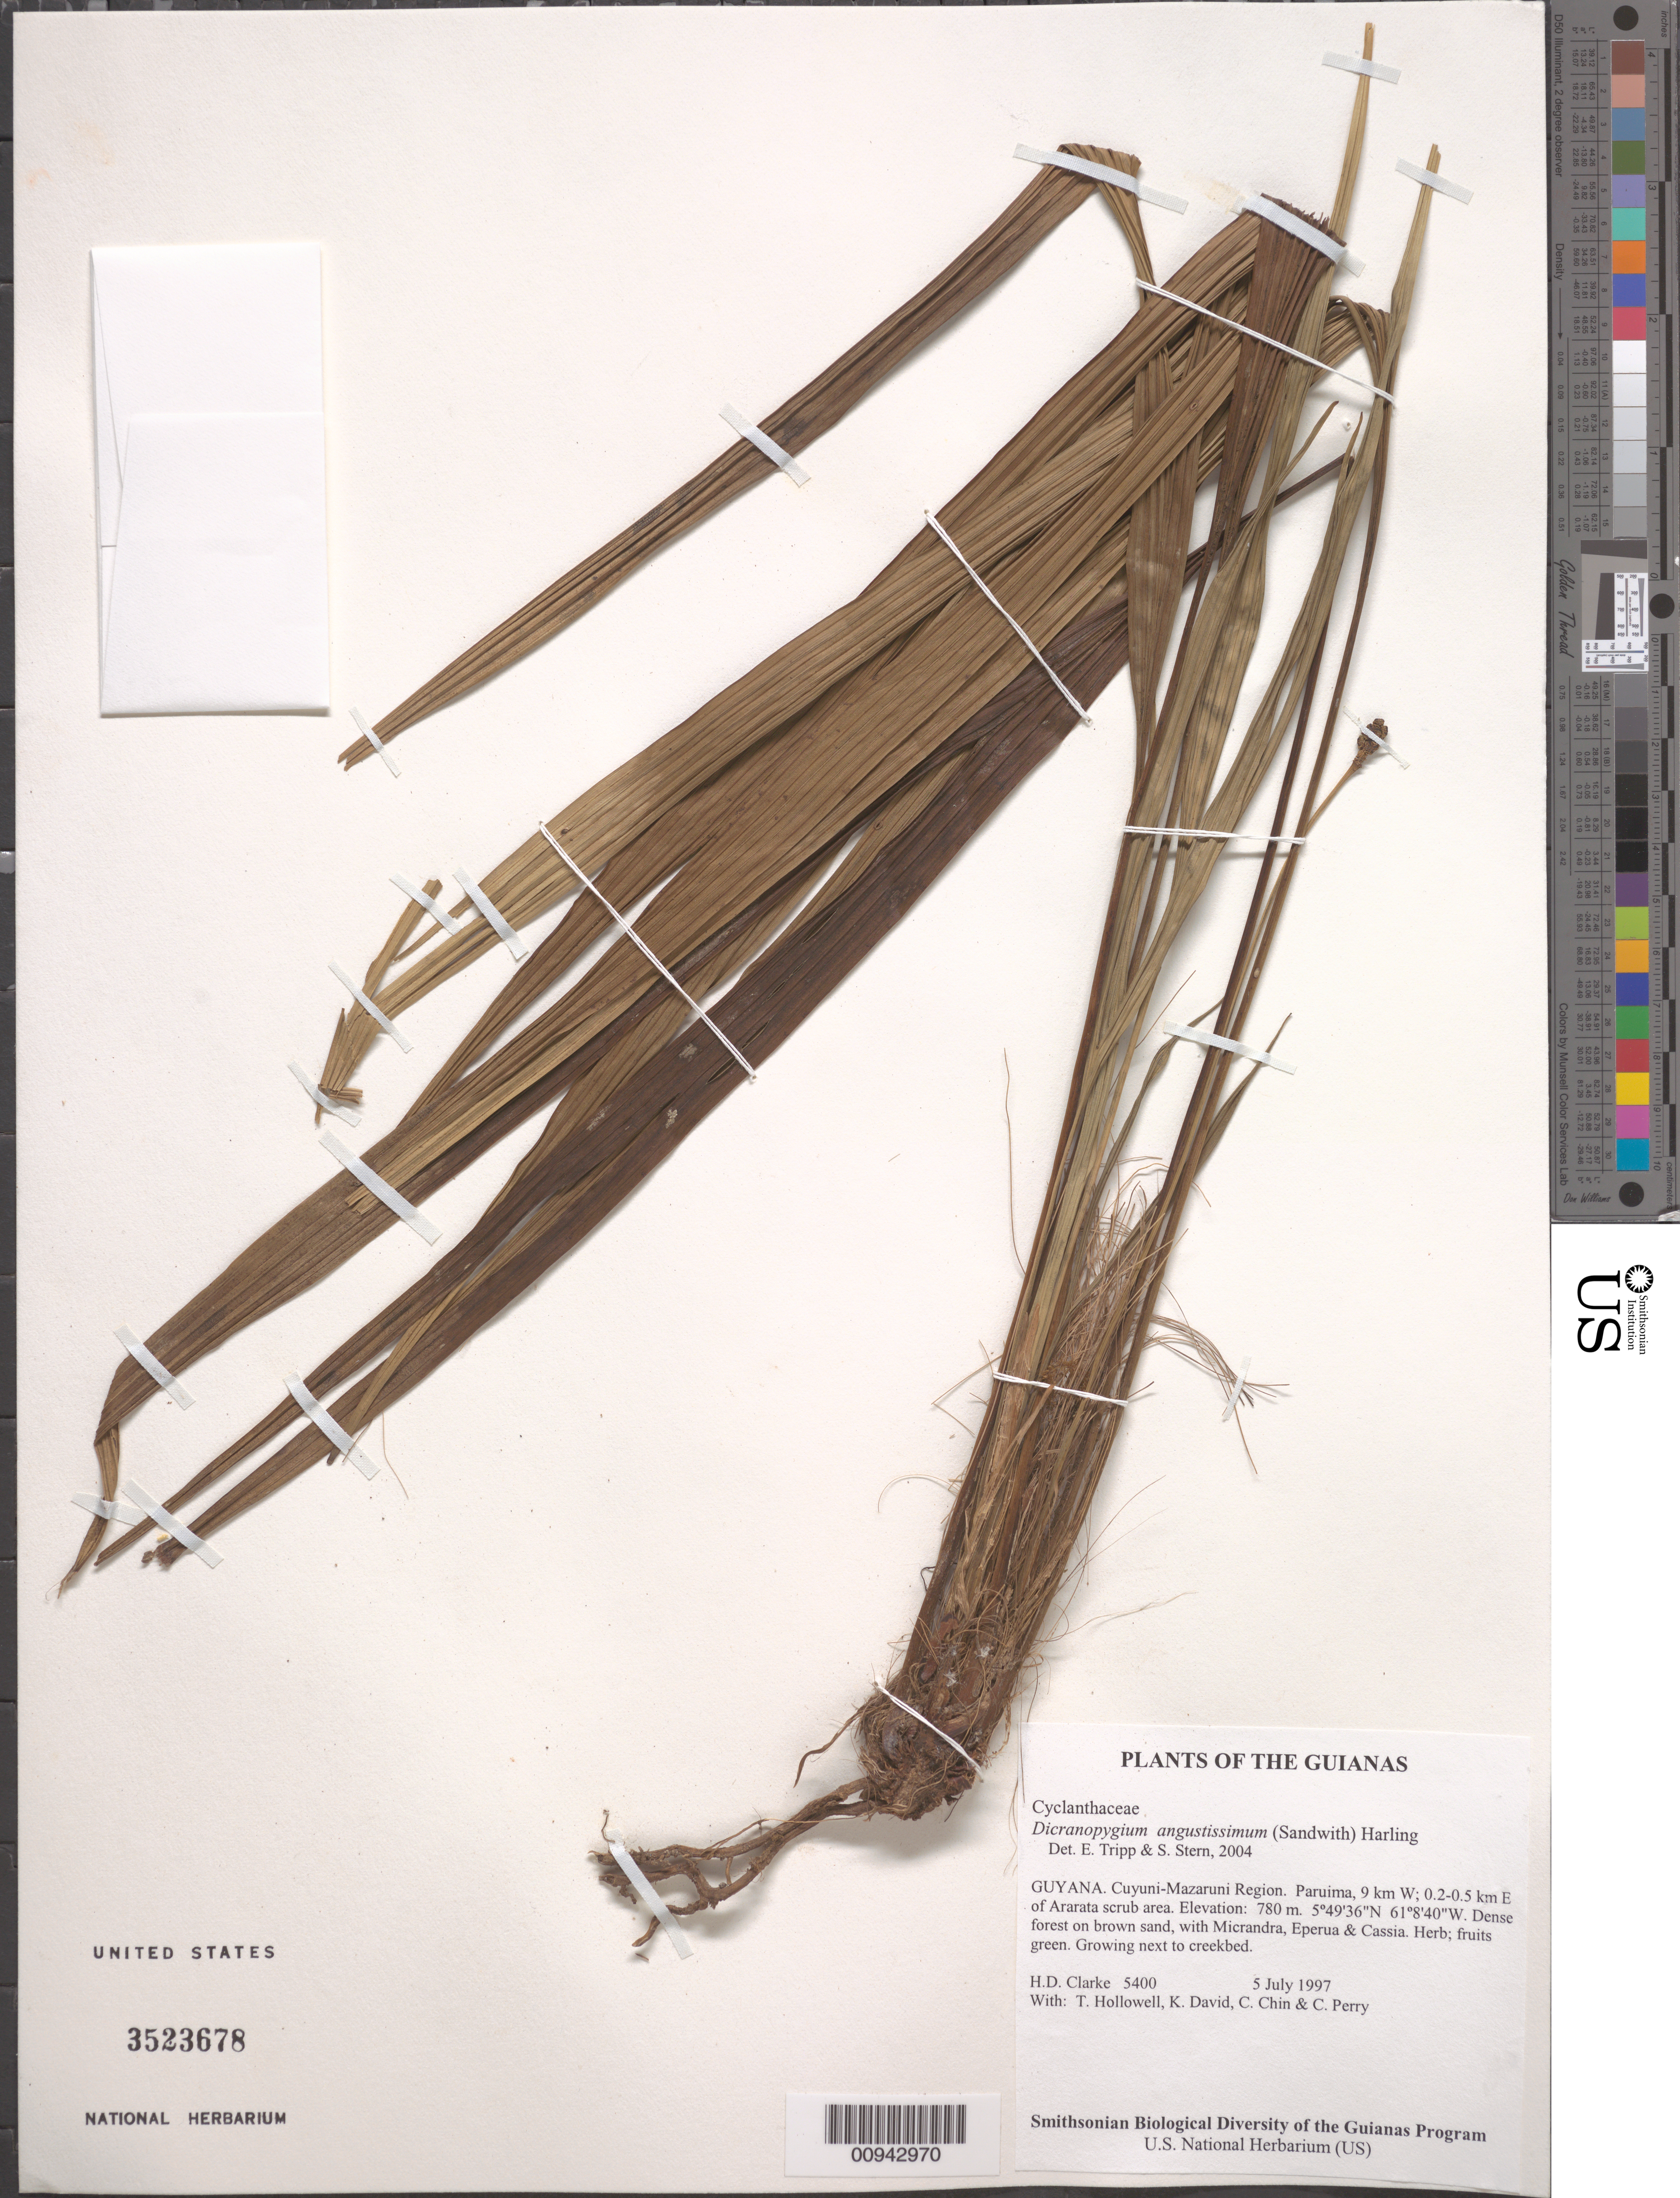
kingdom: Plantae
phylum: Tracheophyta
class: Liliopsida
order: Pandanales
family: Cyclanthaceae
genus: Dicranopygium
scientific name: Dicranopygium angustissimum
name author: (Sandwith) Harling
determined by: Tripp, E. A.; Stern, S. R.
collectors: H. D. Clarke, T. Hollowell, K. David, C. Chin & C. Perry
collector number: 5400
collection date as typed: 5 July 1997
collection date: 1997-07-05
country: Guyana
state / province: Cuyuni-Mazaruni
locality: Paruima, 9 km W; 0.2-0.5 km E of Ararata scrub area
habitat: Dense forest on brown sand, with Micrandra, Eperua & Cassia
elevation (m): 780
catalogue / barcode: US 3523678